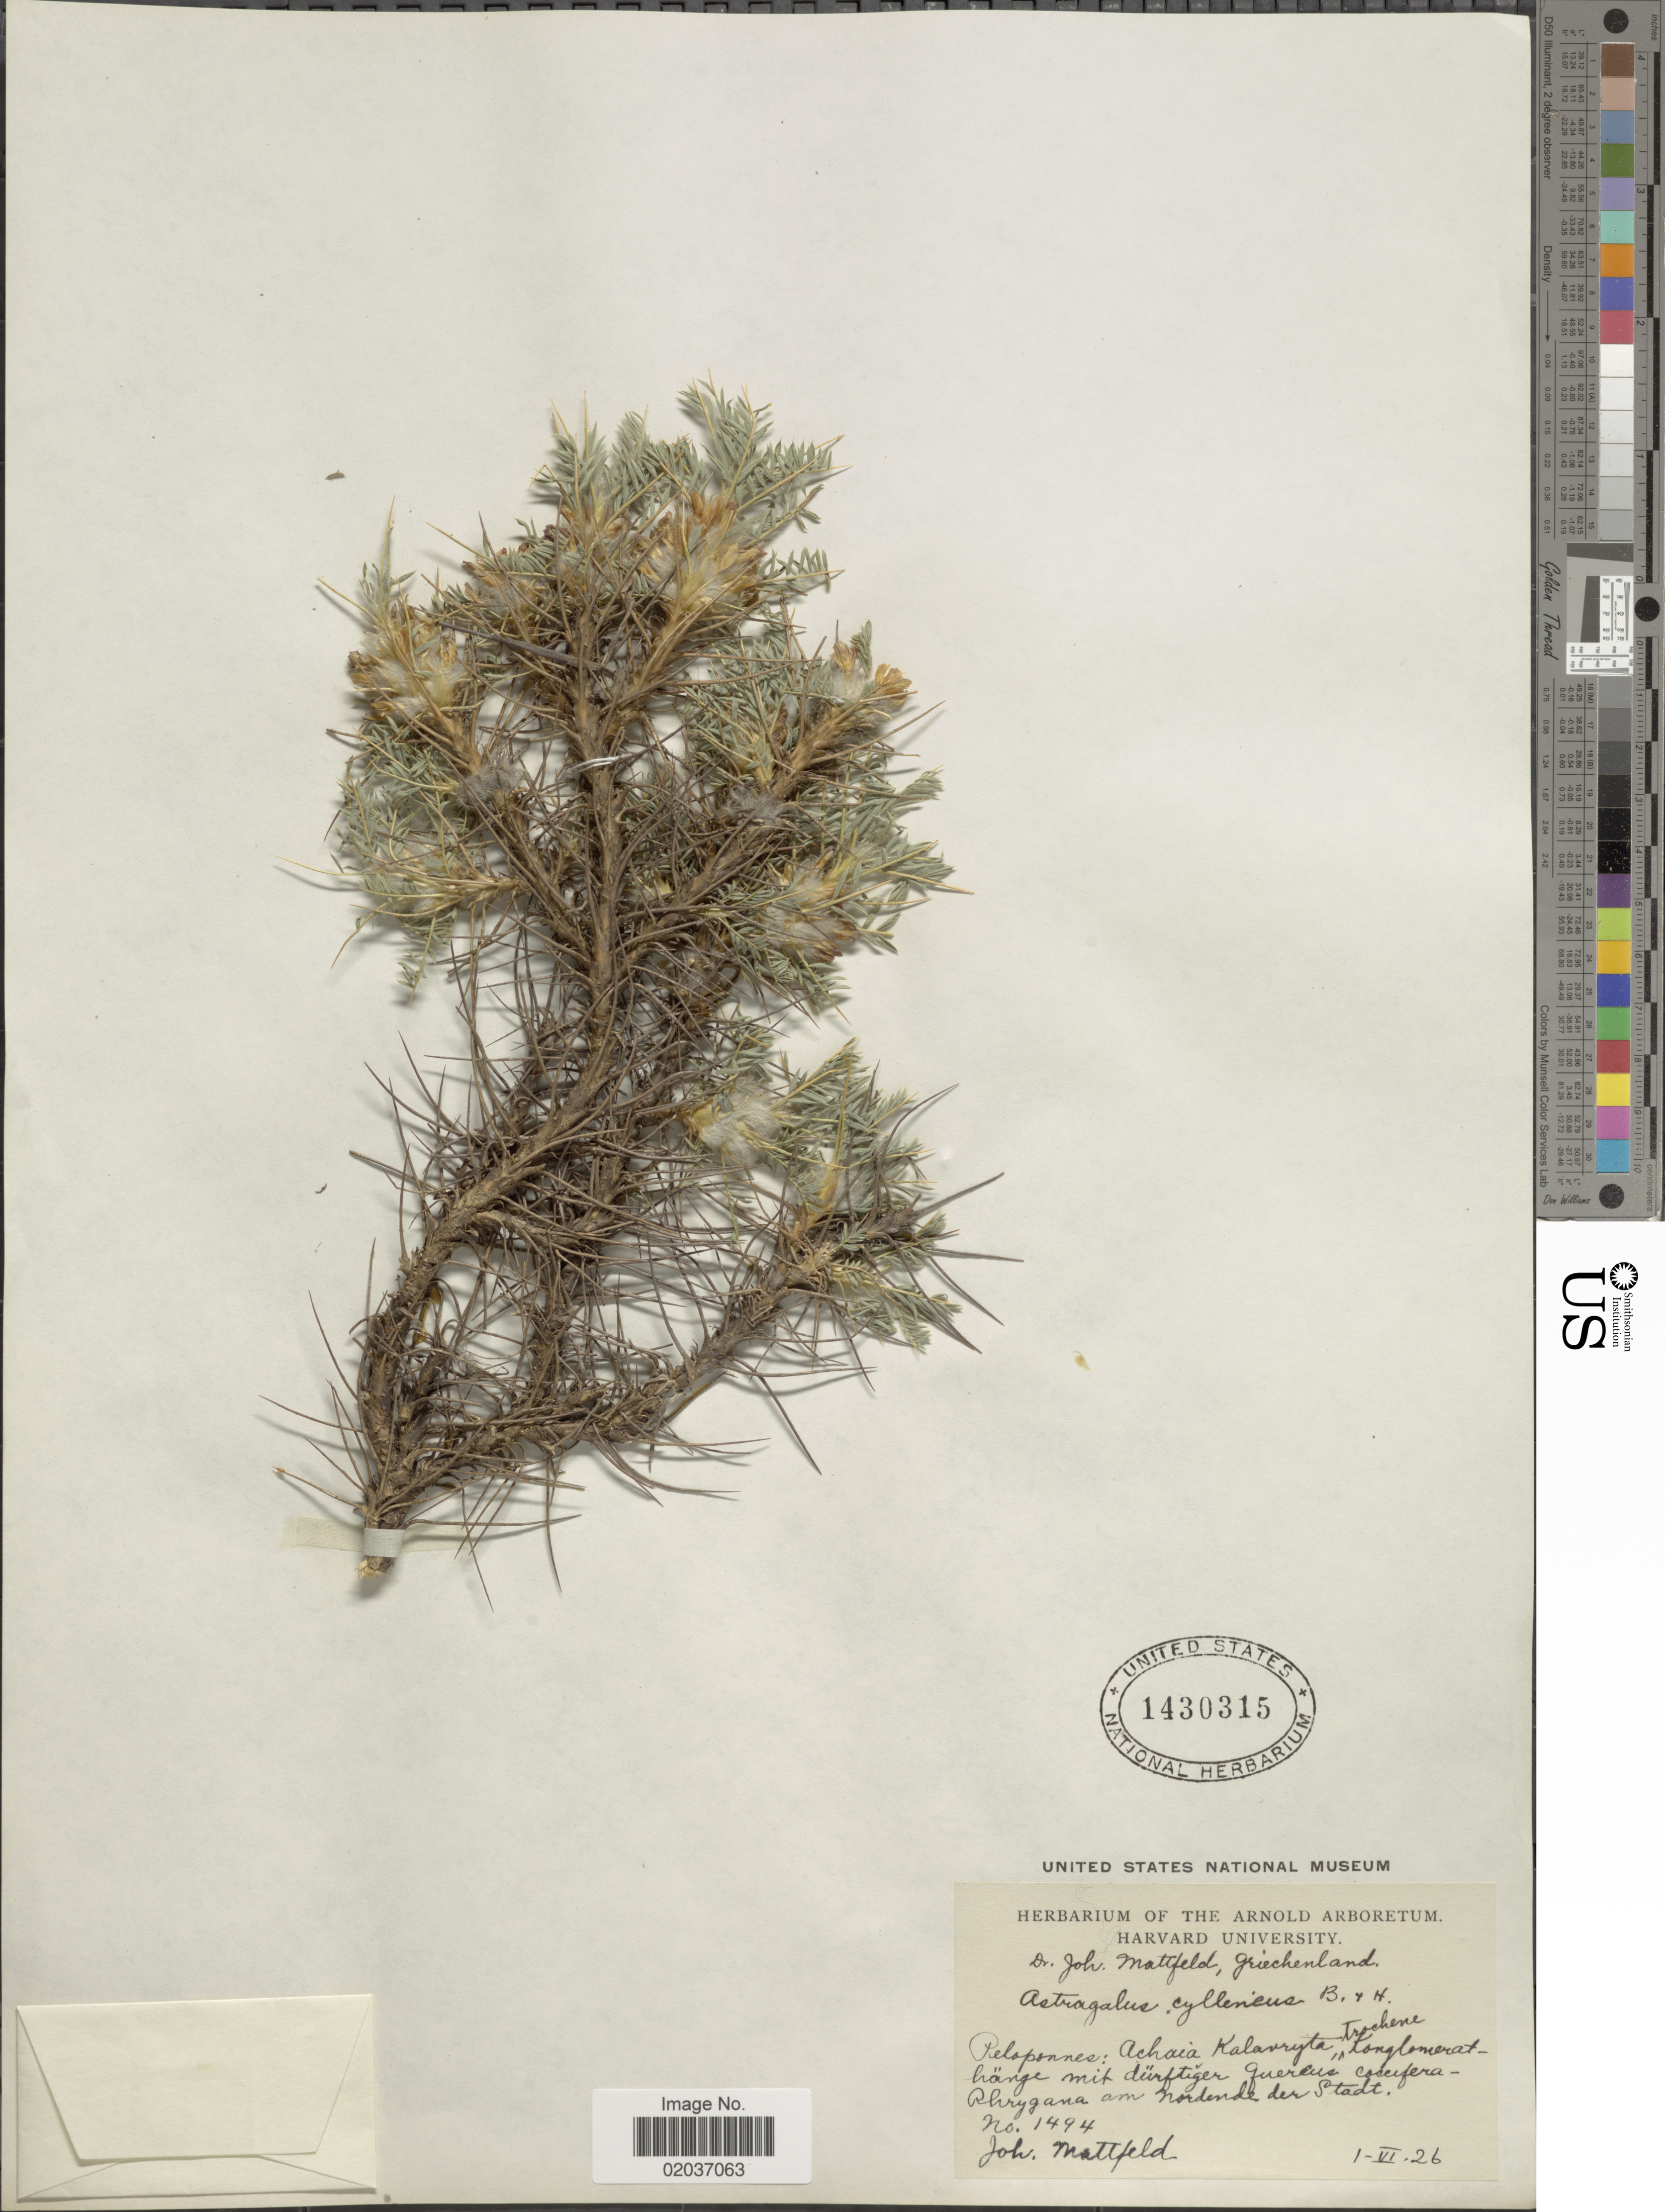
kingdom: Plantae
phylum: Tracheophyta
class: Magnoliopsida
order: Fabales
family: Fabaceae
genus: Astragalus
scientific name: Astragalus cylleneus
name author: Fisch.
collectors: J. Mattfeld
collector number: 1494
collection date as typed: Transcribed d/m/y: 1/6/26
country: Greece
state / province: Peloponnese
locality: Achaia Kalavryta, trockene konglomerat hänge mit dürftiger quercus coscifera-Phrygana am Nordende der Stadt.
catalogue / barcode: US 1430315